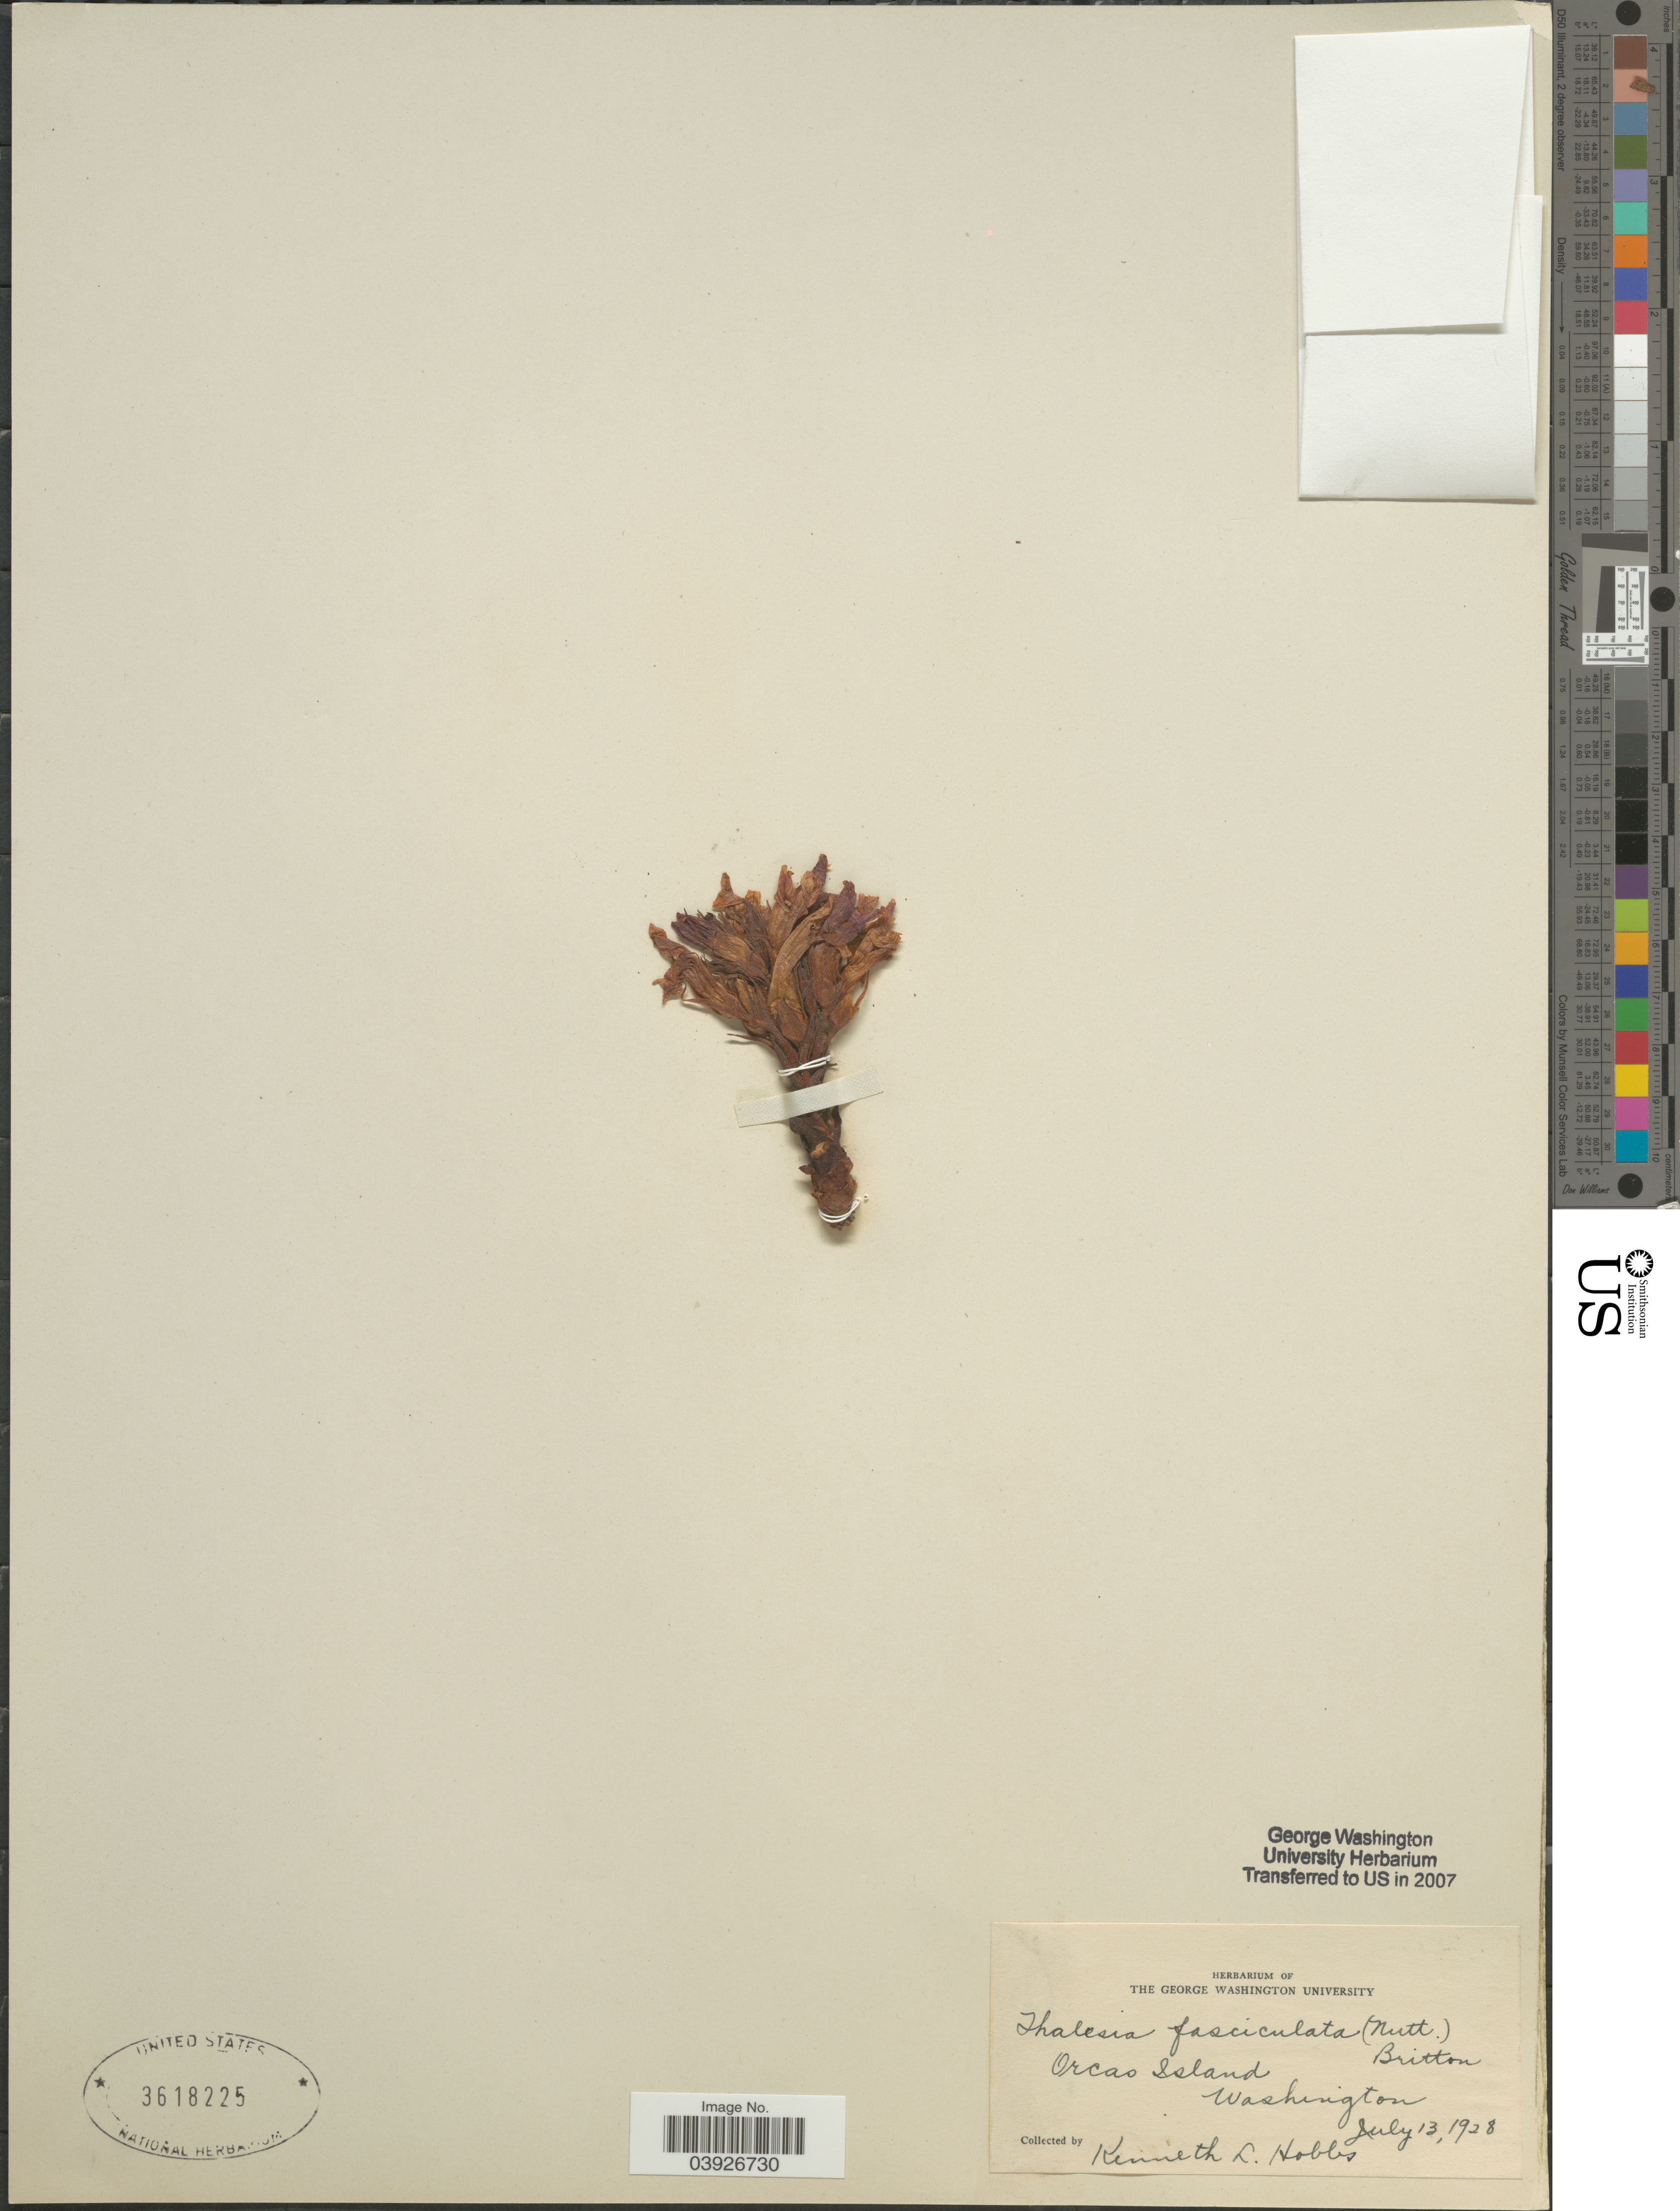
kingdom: Plantae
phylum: Tracheophyta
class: Magnoliopsida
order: Lamiales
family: Orobanchaceae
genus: Aphyllon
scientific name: Aphyllon fasciculatum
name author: (Nutt.) Torr. & A. Gray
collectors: K. Hobbs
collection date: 1928-07-13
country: United States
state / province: Washington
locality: Orcas Island.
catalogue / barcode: US 3618225